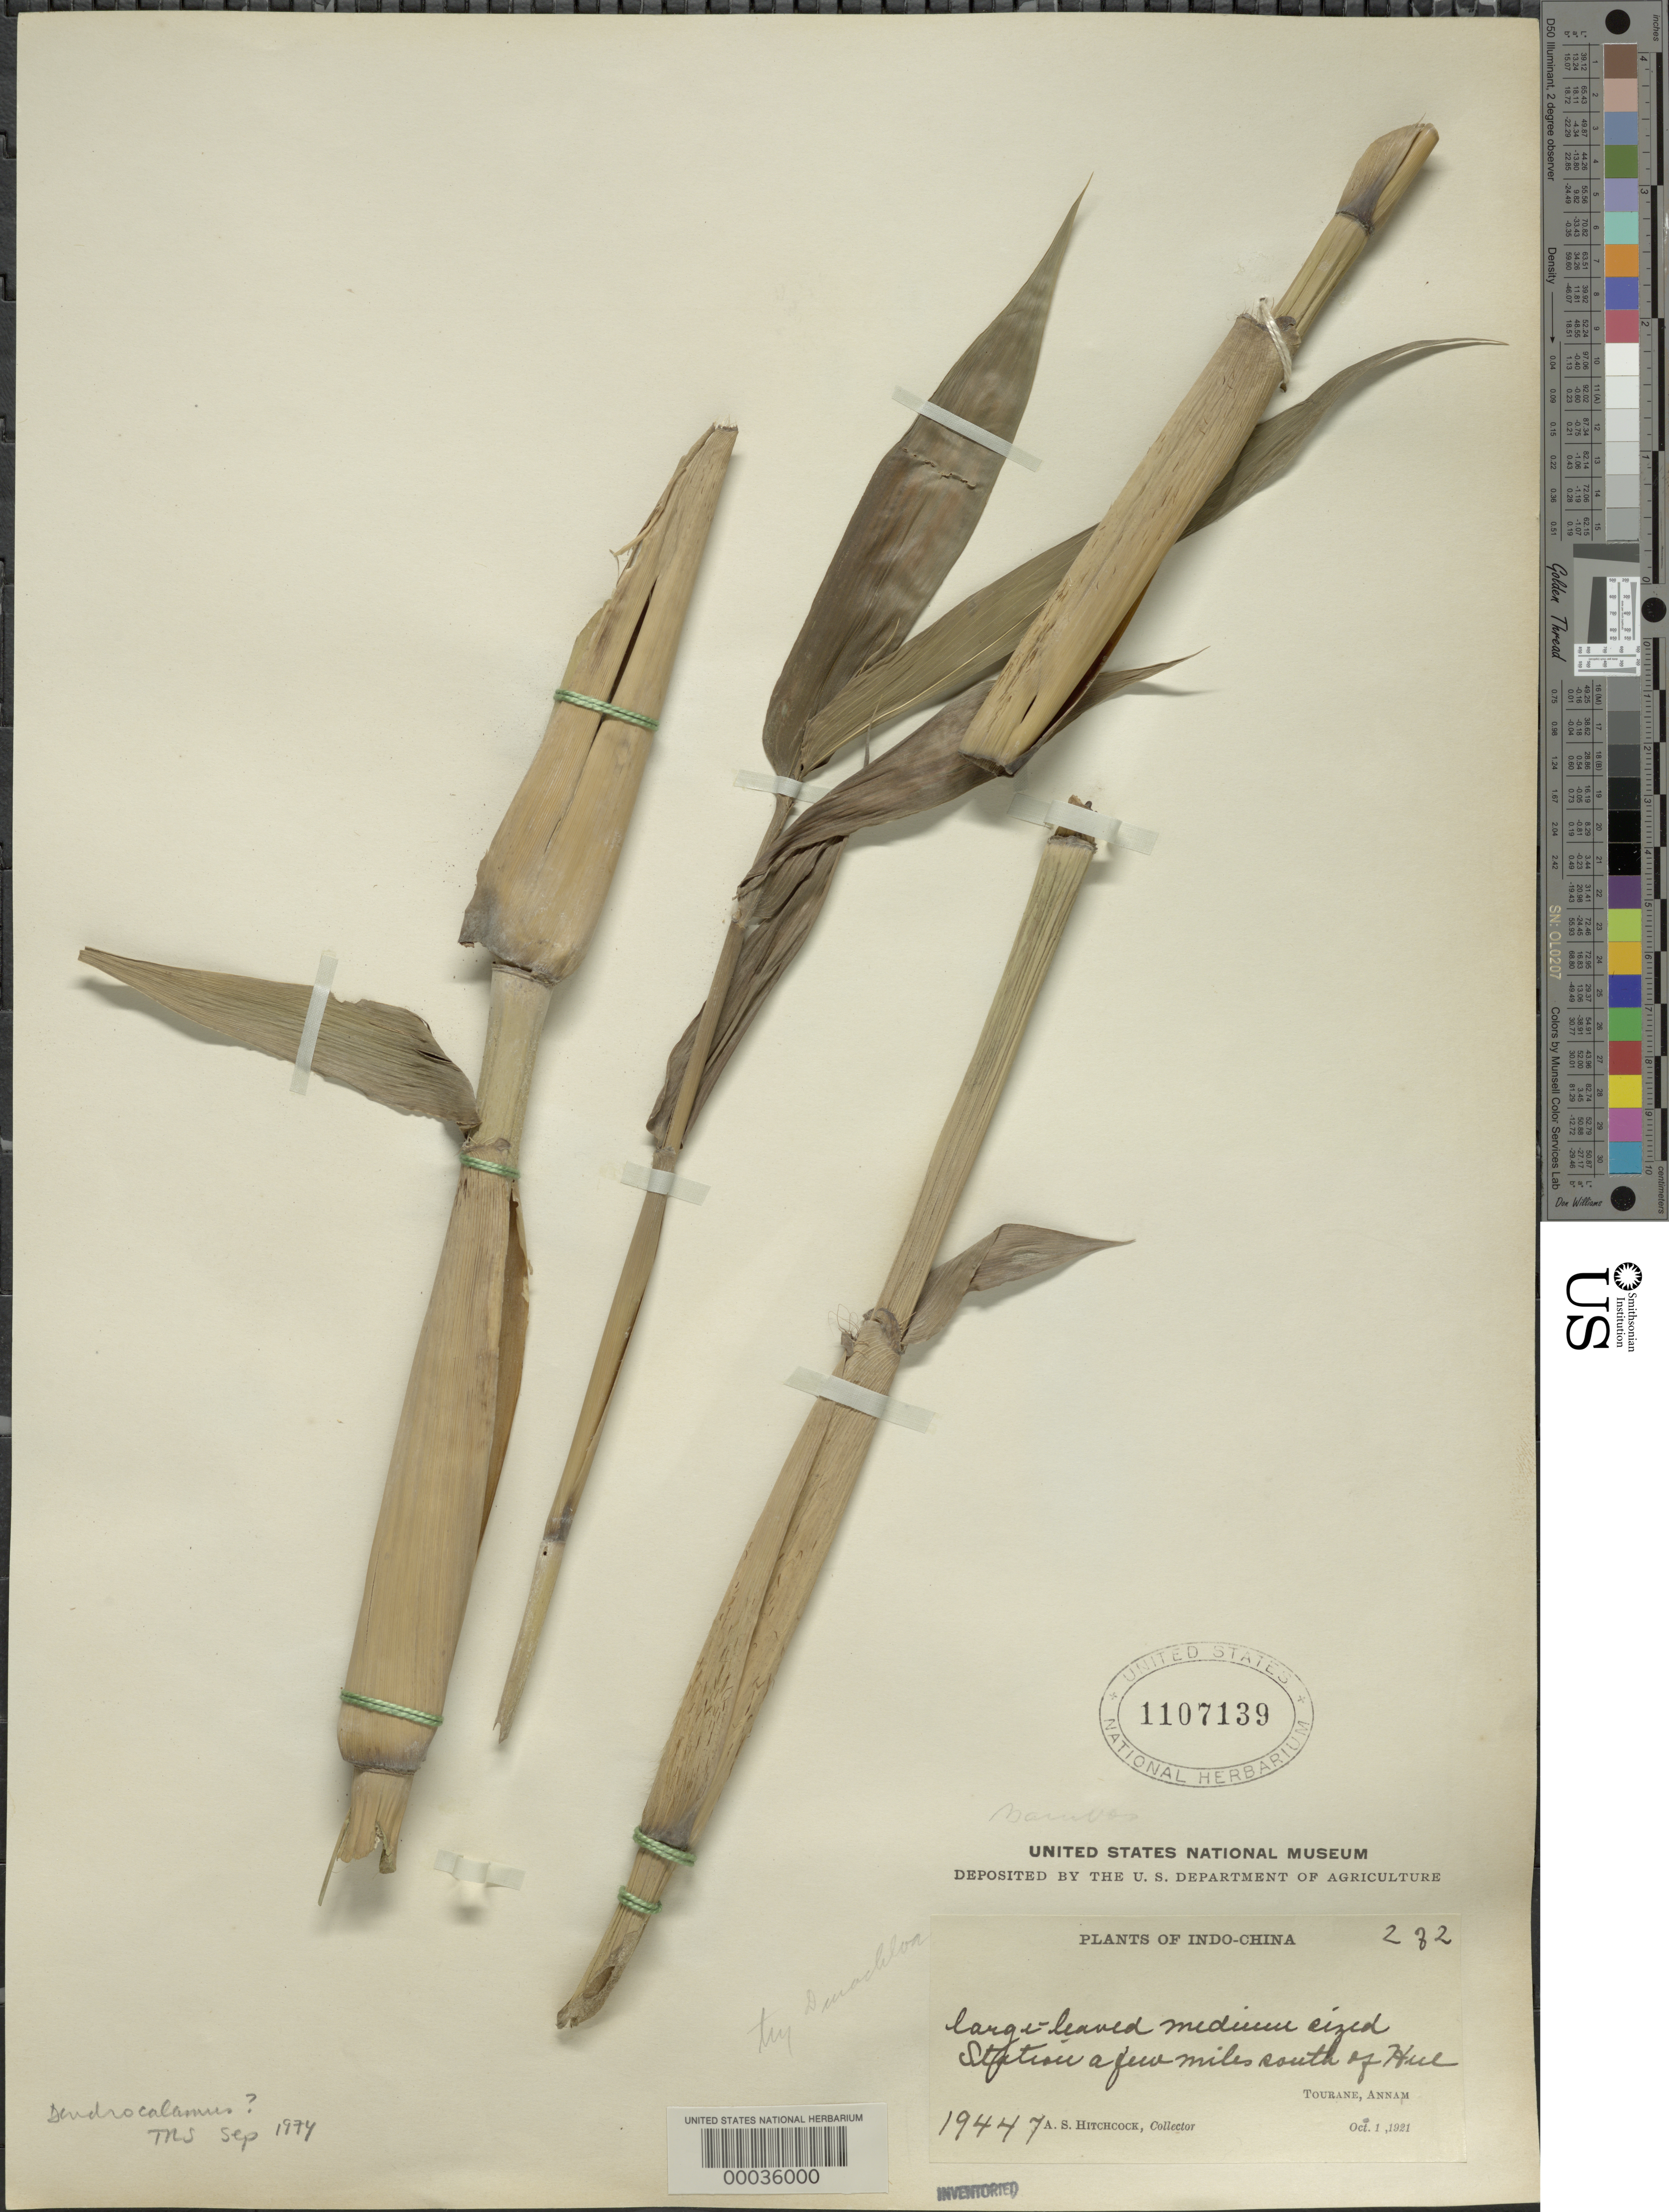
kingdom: Plantae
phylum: Tracheophyta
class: Liliopsida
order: Poales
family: Poaceae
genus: Dendrocalamus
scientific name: Dendrocalamus sp.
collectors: A. S. Hitchcock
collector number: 19447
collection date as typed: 01 Oct 1921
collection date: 1921-10-01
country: Vietnam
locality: Tourane, annam, a few miles south of hue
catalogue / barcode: US 1107139